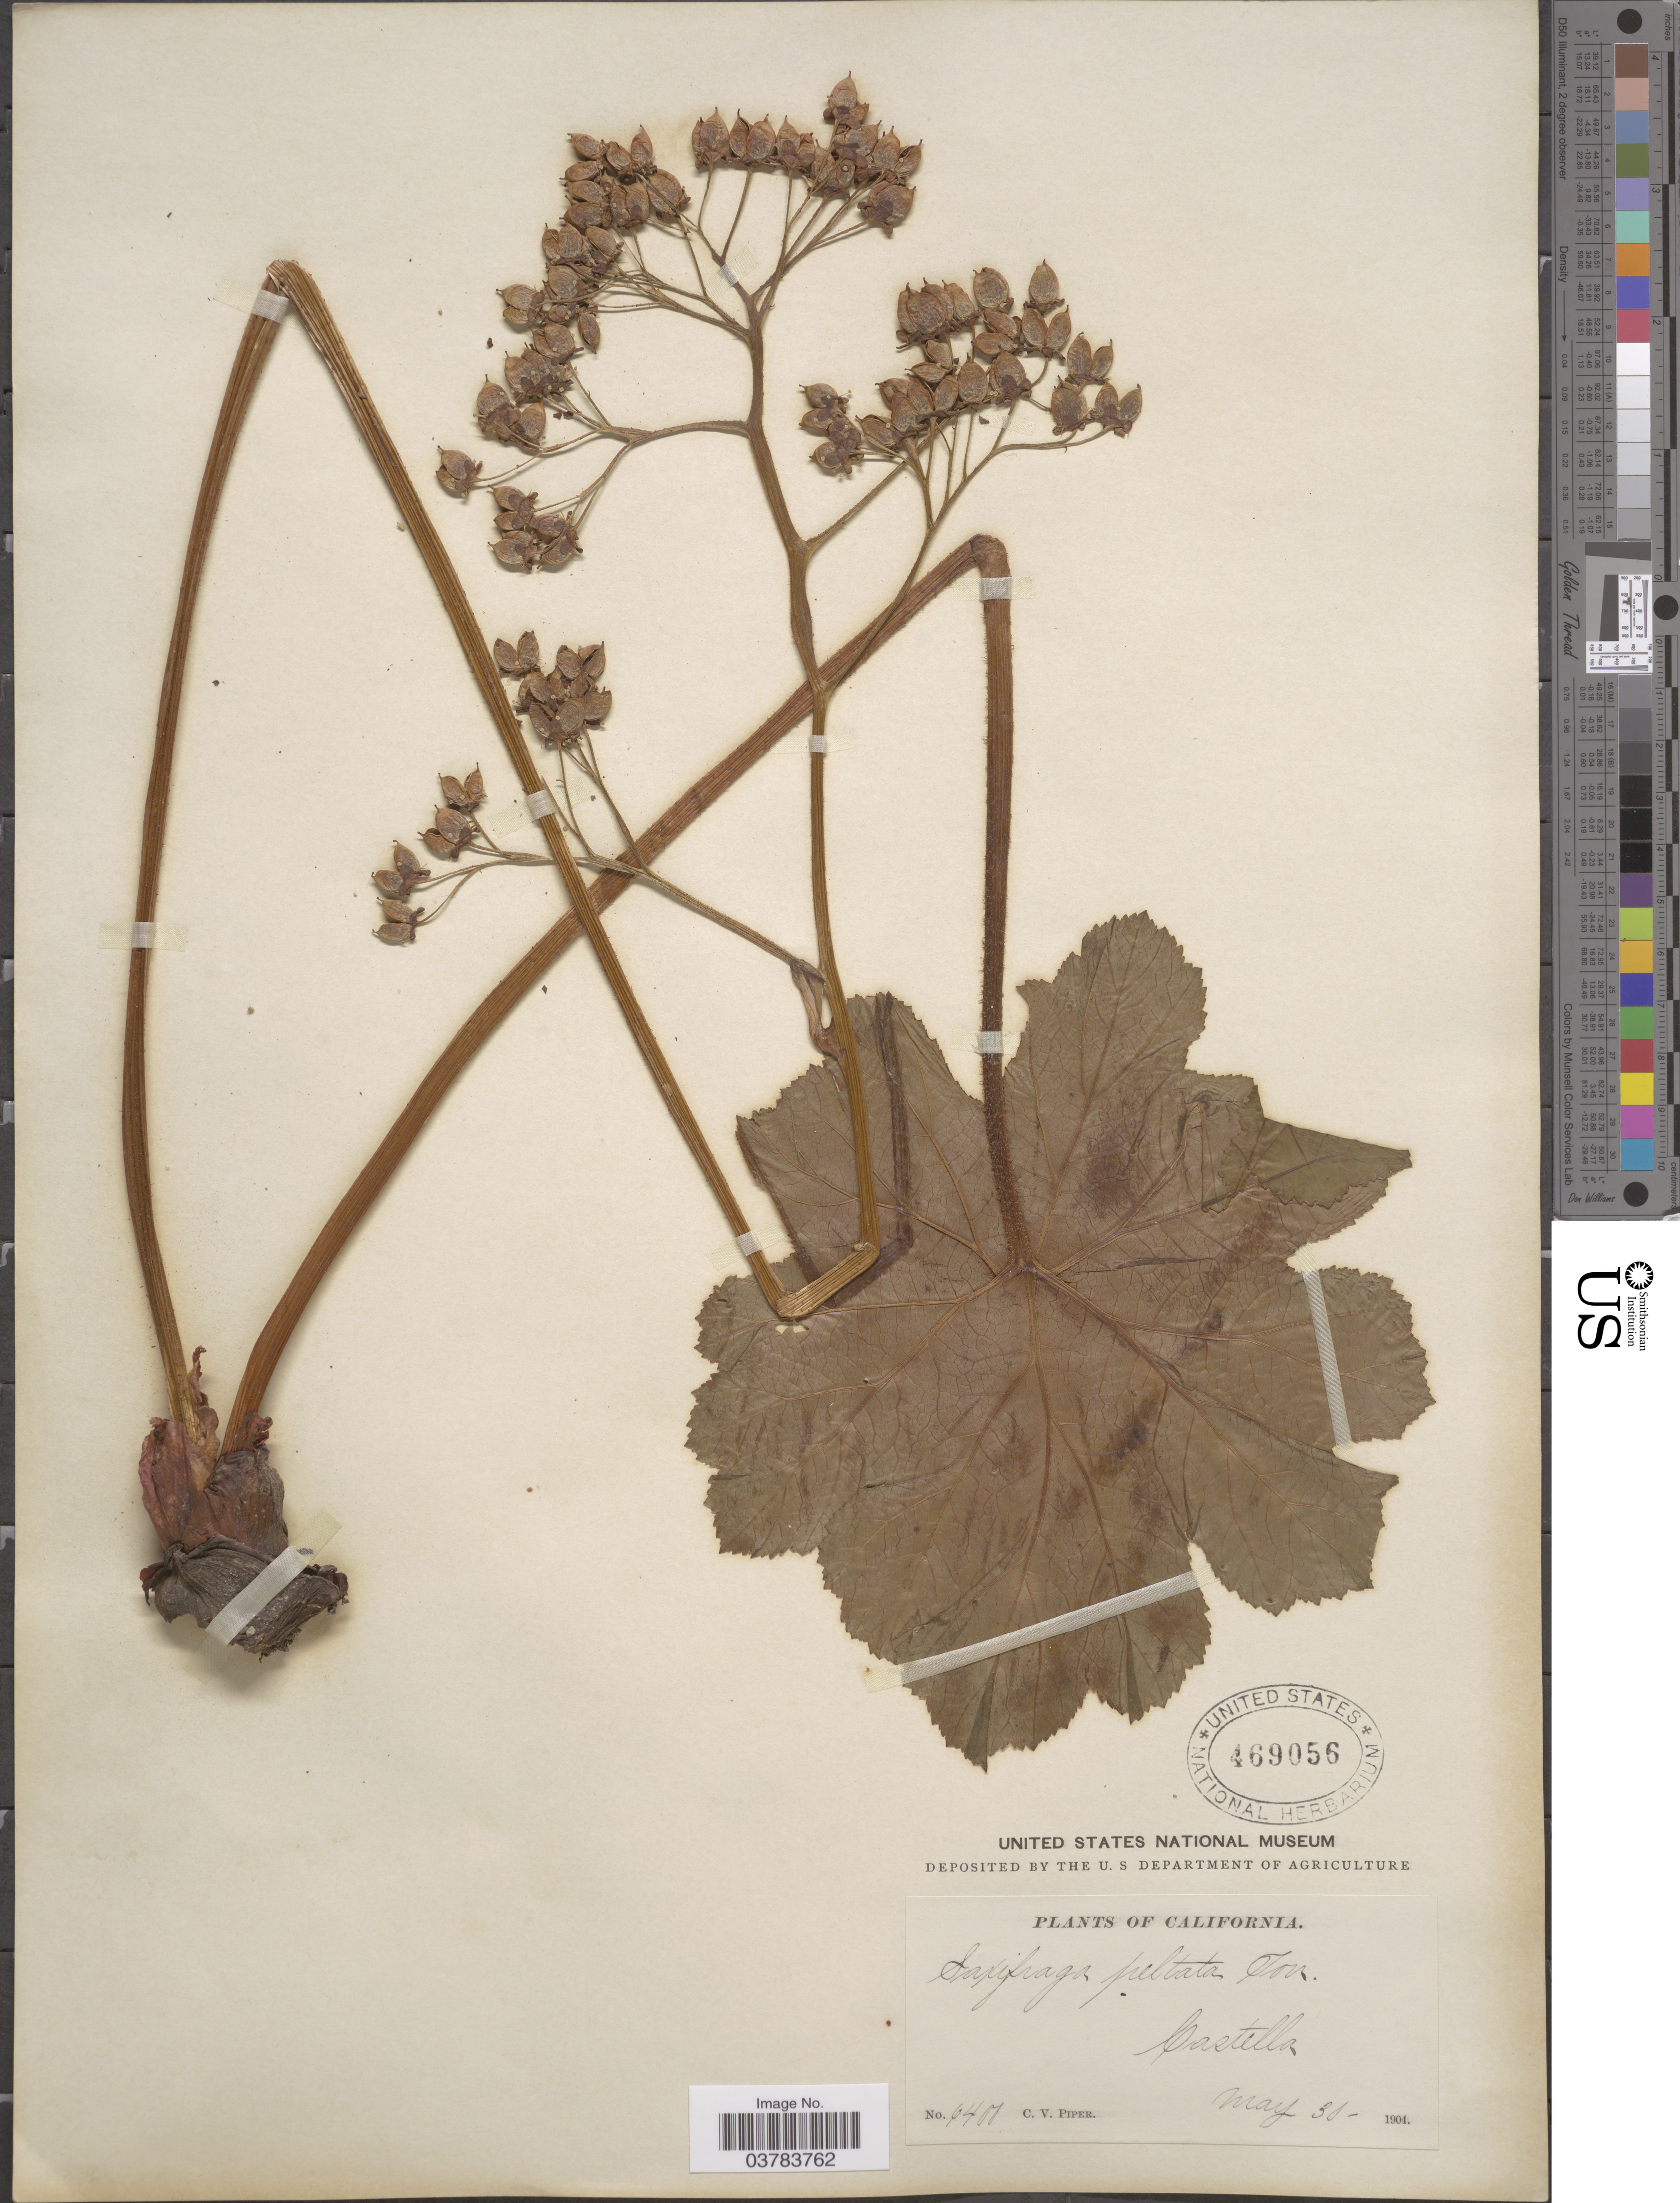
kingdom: Plantae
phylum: Tracheophyta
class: Magnoliopsida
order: Saxifragales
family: Saxifragaceae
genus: Darmera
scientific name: Darmera peltata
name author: (Torr. ex Benth.) Voss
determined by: Strong, Mark T., (BOT), Smithsonian Institution - National Museum of Natural History (UNITED STATES)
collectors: C. V. Piper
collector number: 6401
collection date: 1904-05-30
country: United States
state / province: California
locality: Castella.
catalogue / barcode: US 469056